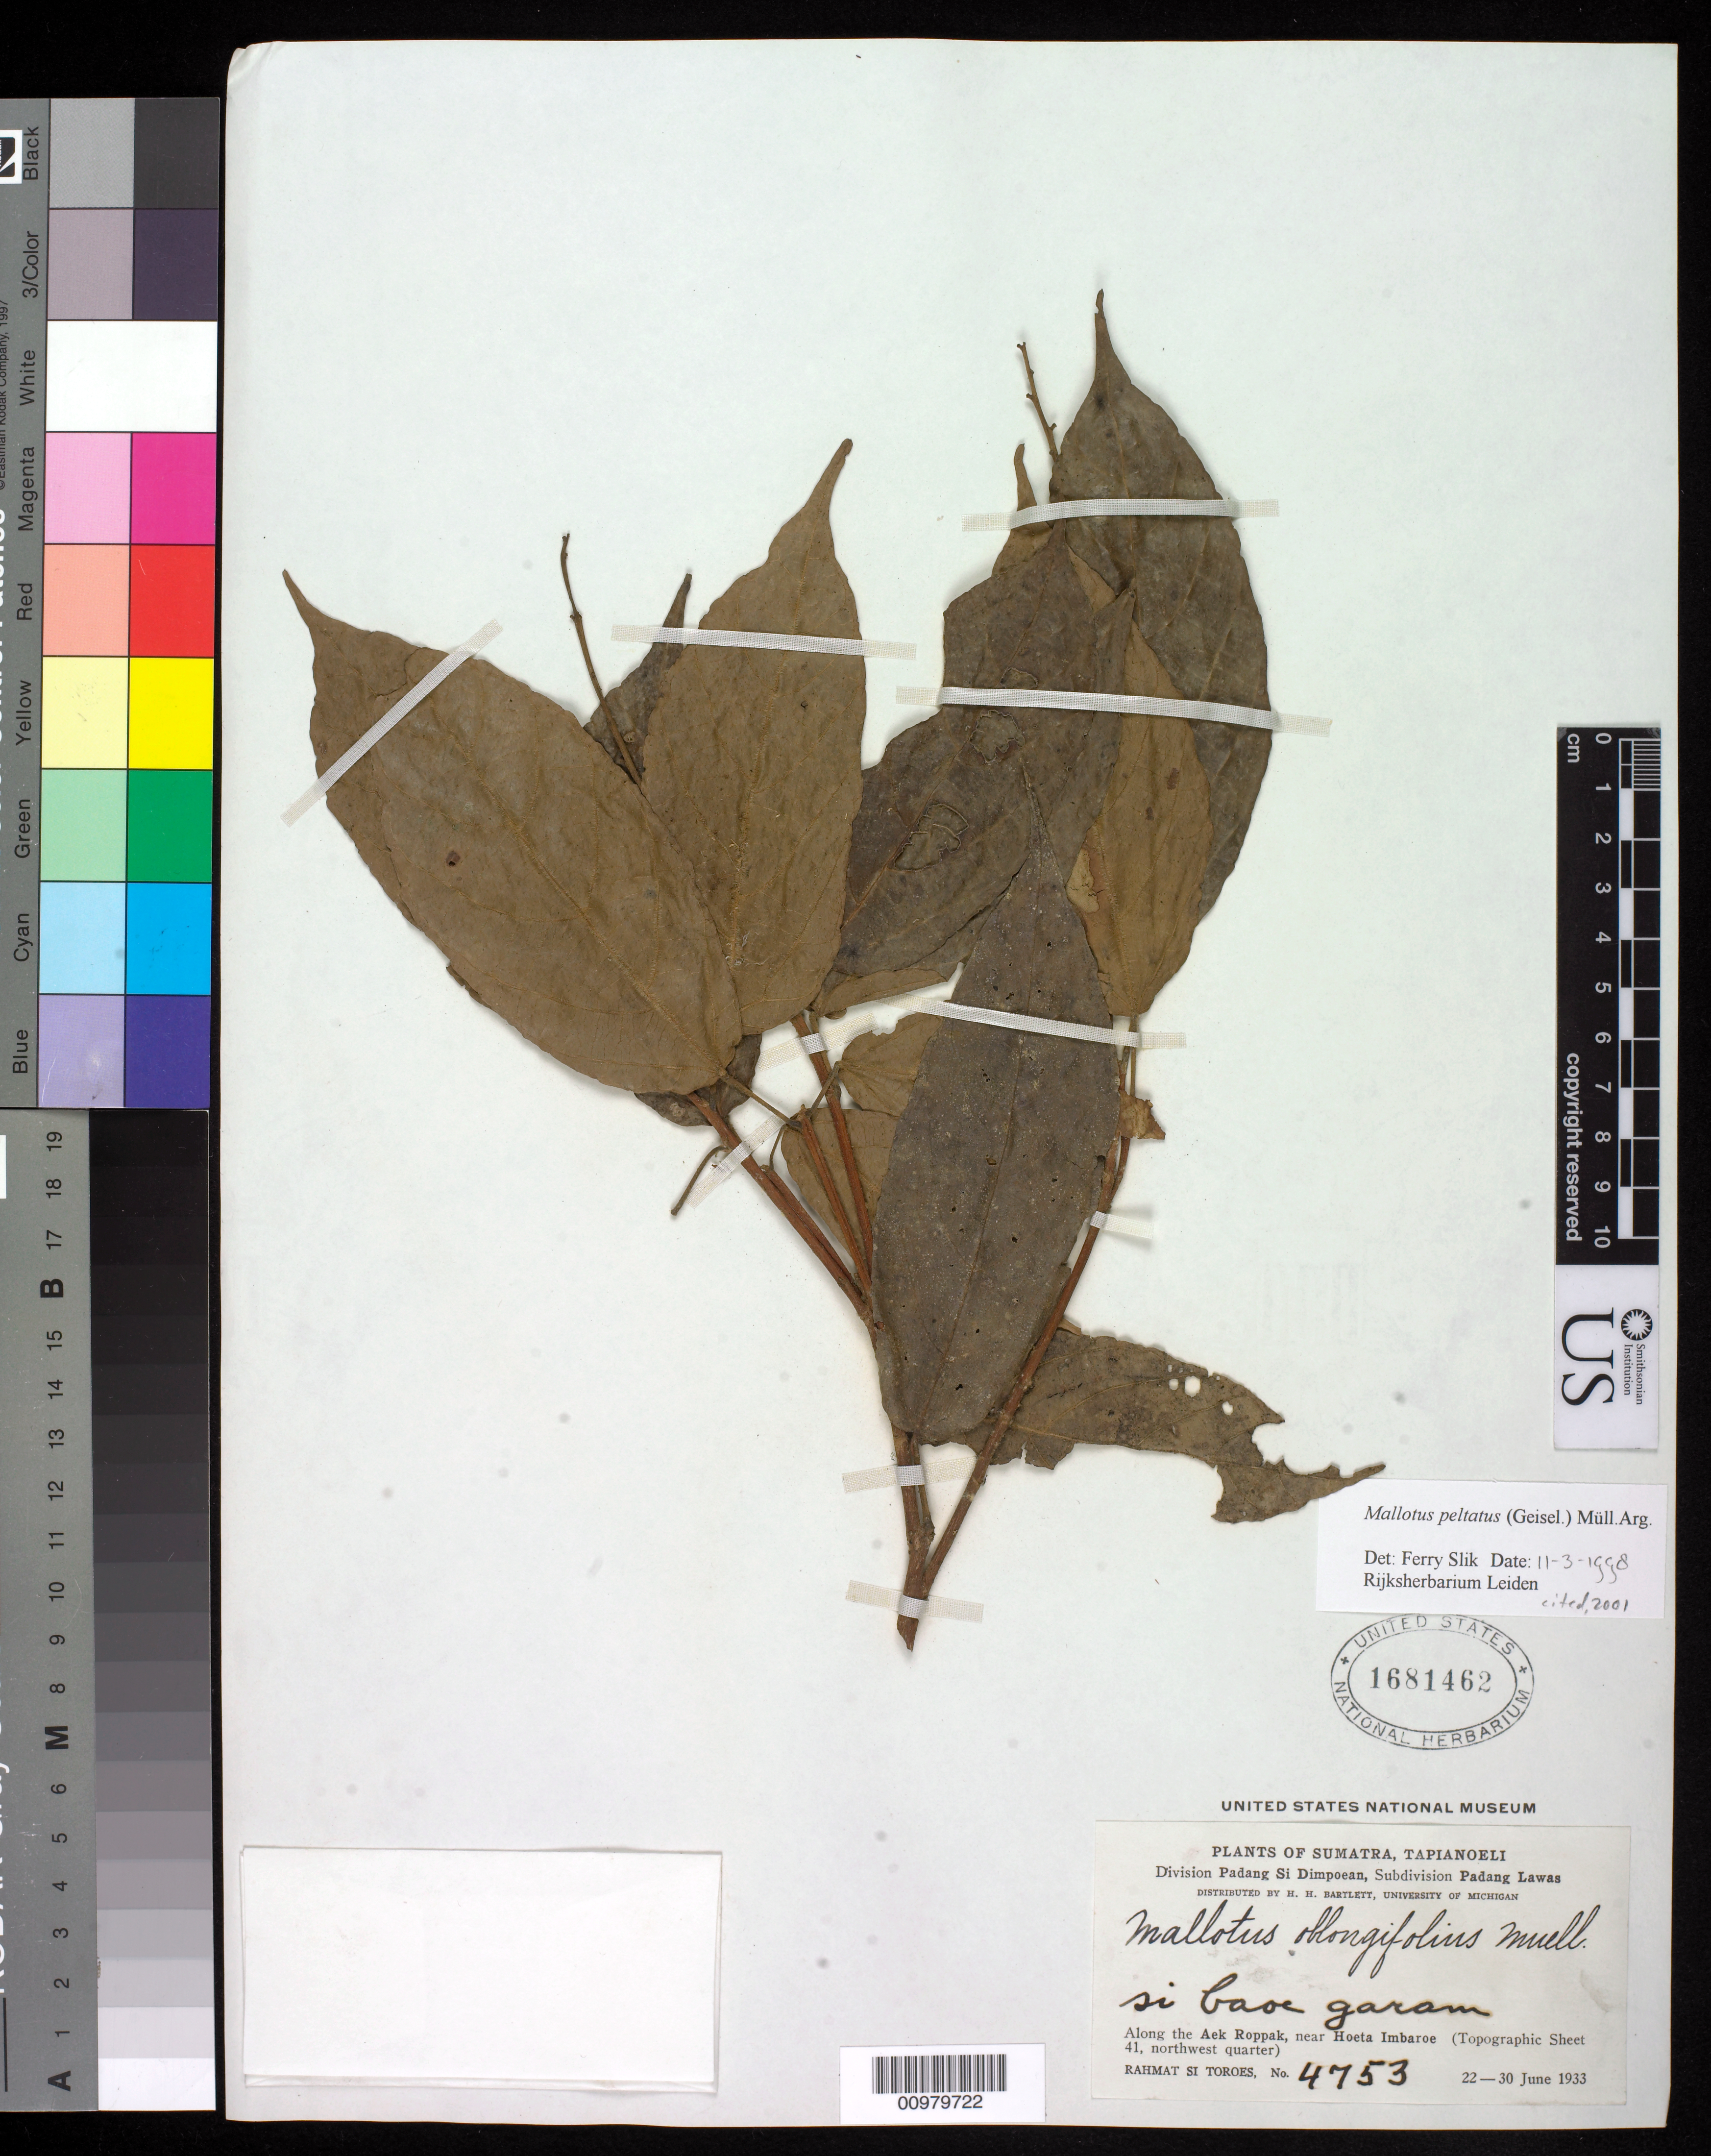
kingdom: Plantae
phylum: Tracheophyta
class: Magnoliopsida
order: Malpighiales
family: Euphorbiaceae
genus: Mallotus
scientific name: Mallotus peltatus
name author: (Geiseler) Müll. Arg.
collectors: Rahmat Si Boeea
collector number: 4753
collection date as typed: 22 Jun 1933 to 30 Jun 1933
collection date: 1933-06-22/1933-06-30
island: Island Unknown or uncertain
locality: near Hoeta Imbaroe, along the Aek Roppak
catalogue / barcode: US 1681462